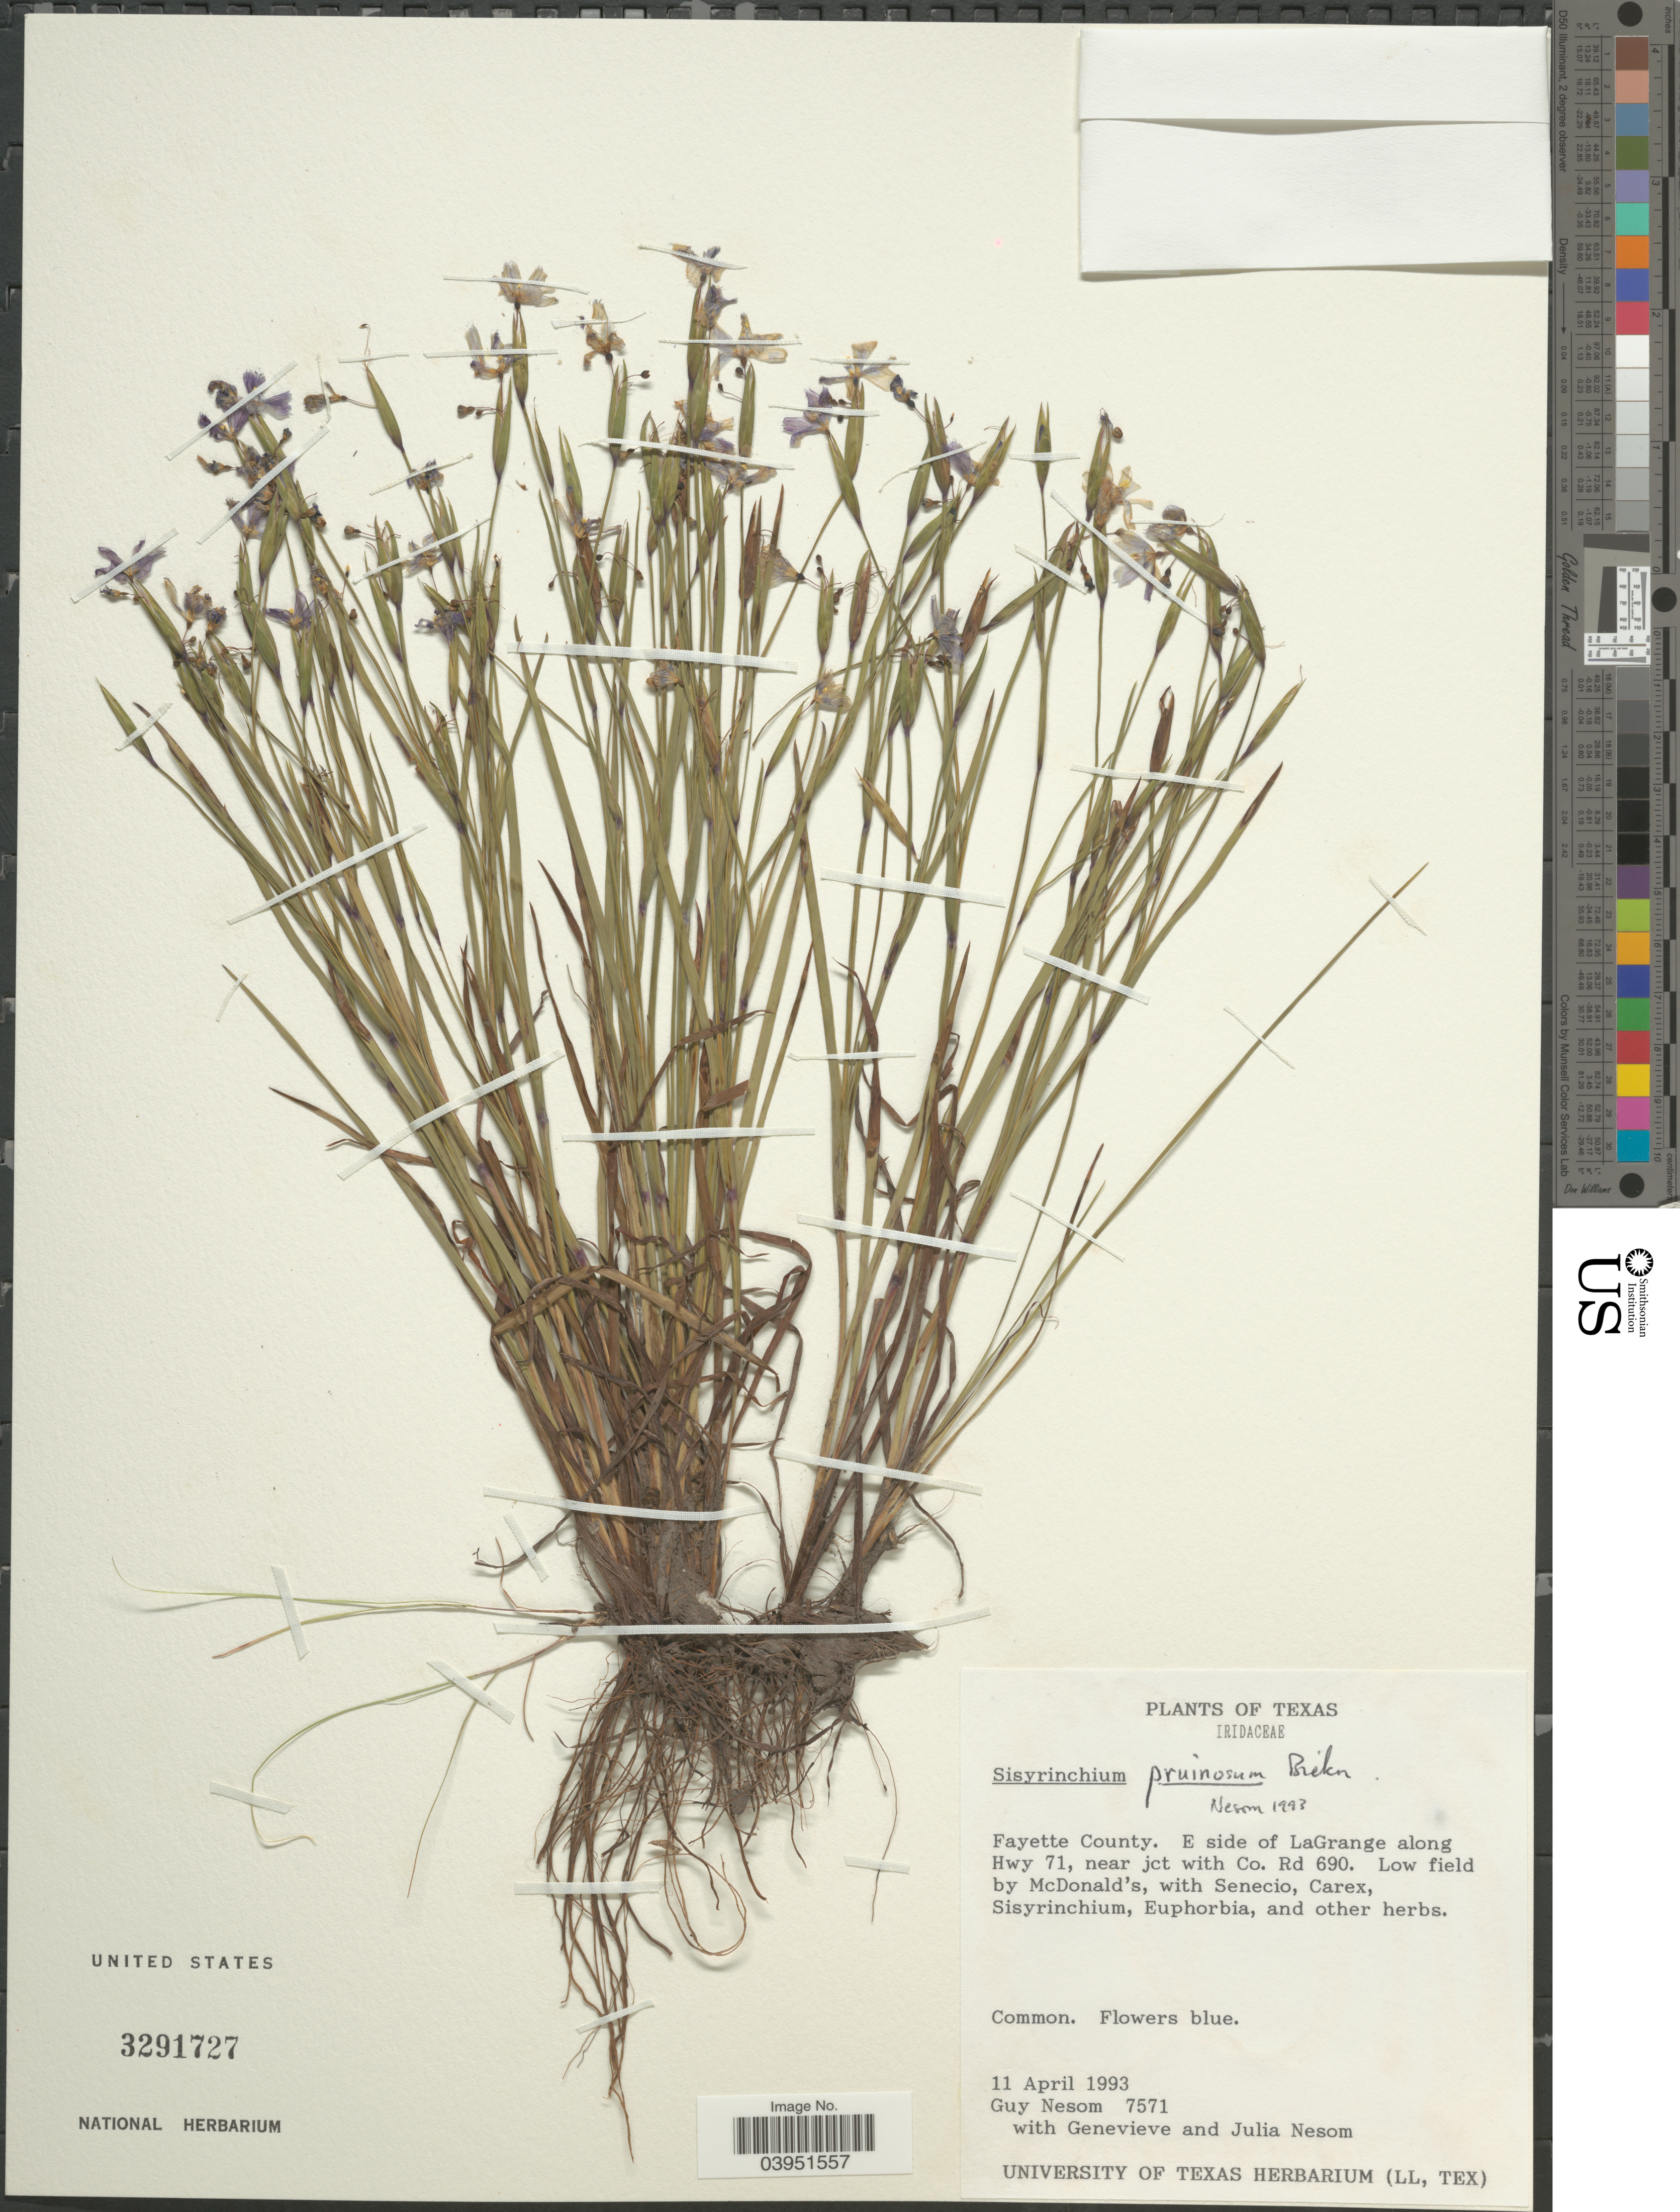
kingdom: Plantae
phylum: Tracheophyta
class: Liliopsida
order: Asparagales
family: Iridaceae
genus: Sisyrinchium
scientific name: Sisyrinchium pruinosum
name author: E.P. Bicknell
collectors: G. Nesom, G. Nesom & J. Nesom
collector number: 7571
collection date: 1993-04-11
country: United States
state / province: Texas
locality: Fayette County. E side of LaGrange along Hwy 71, near jct with Co. Rd 690.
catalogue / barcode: US 3291727